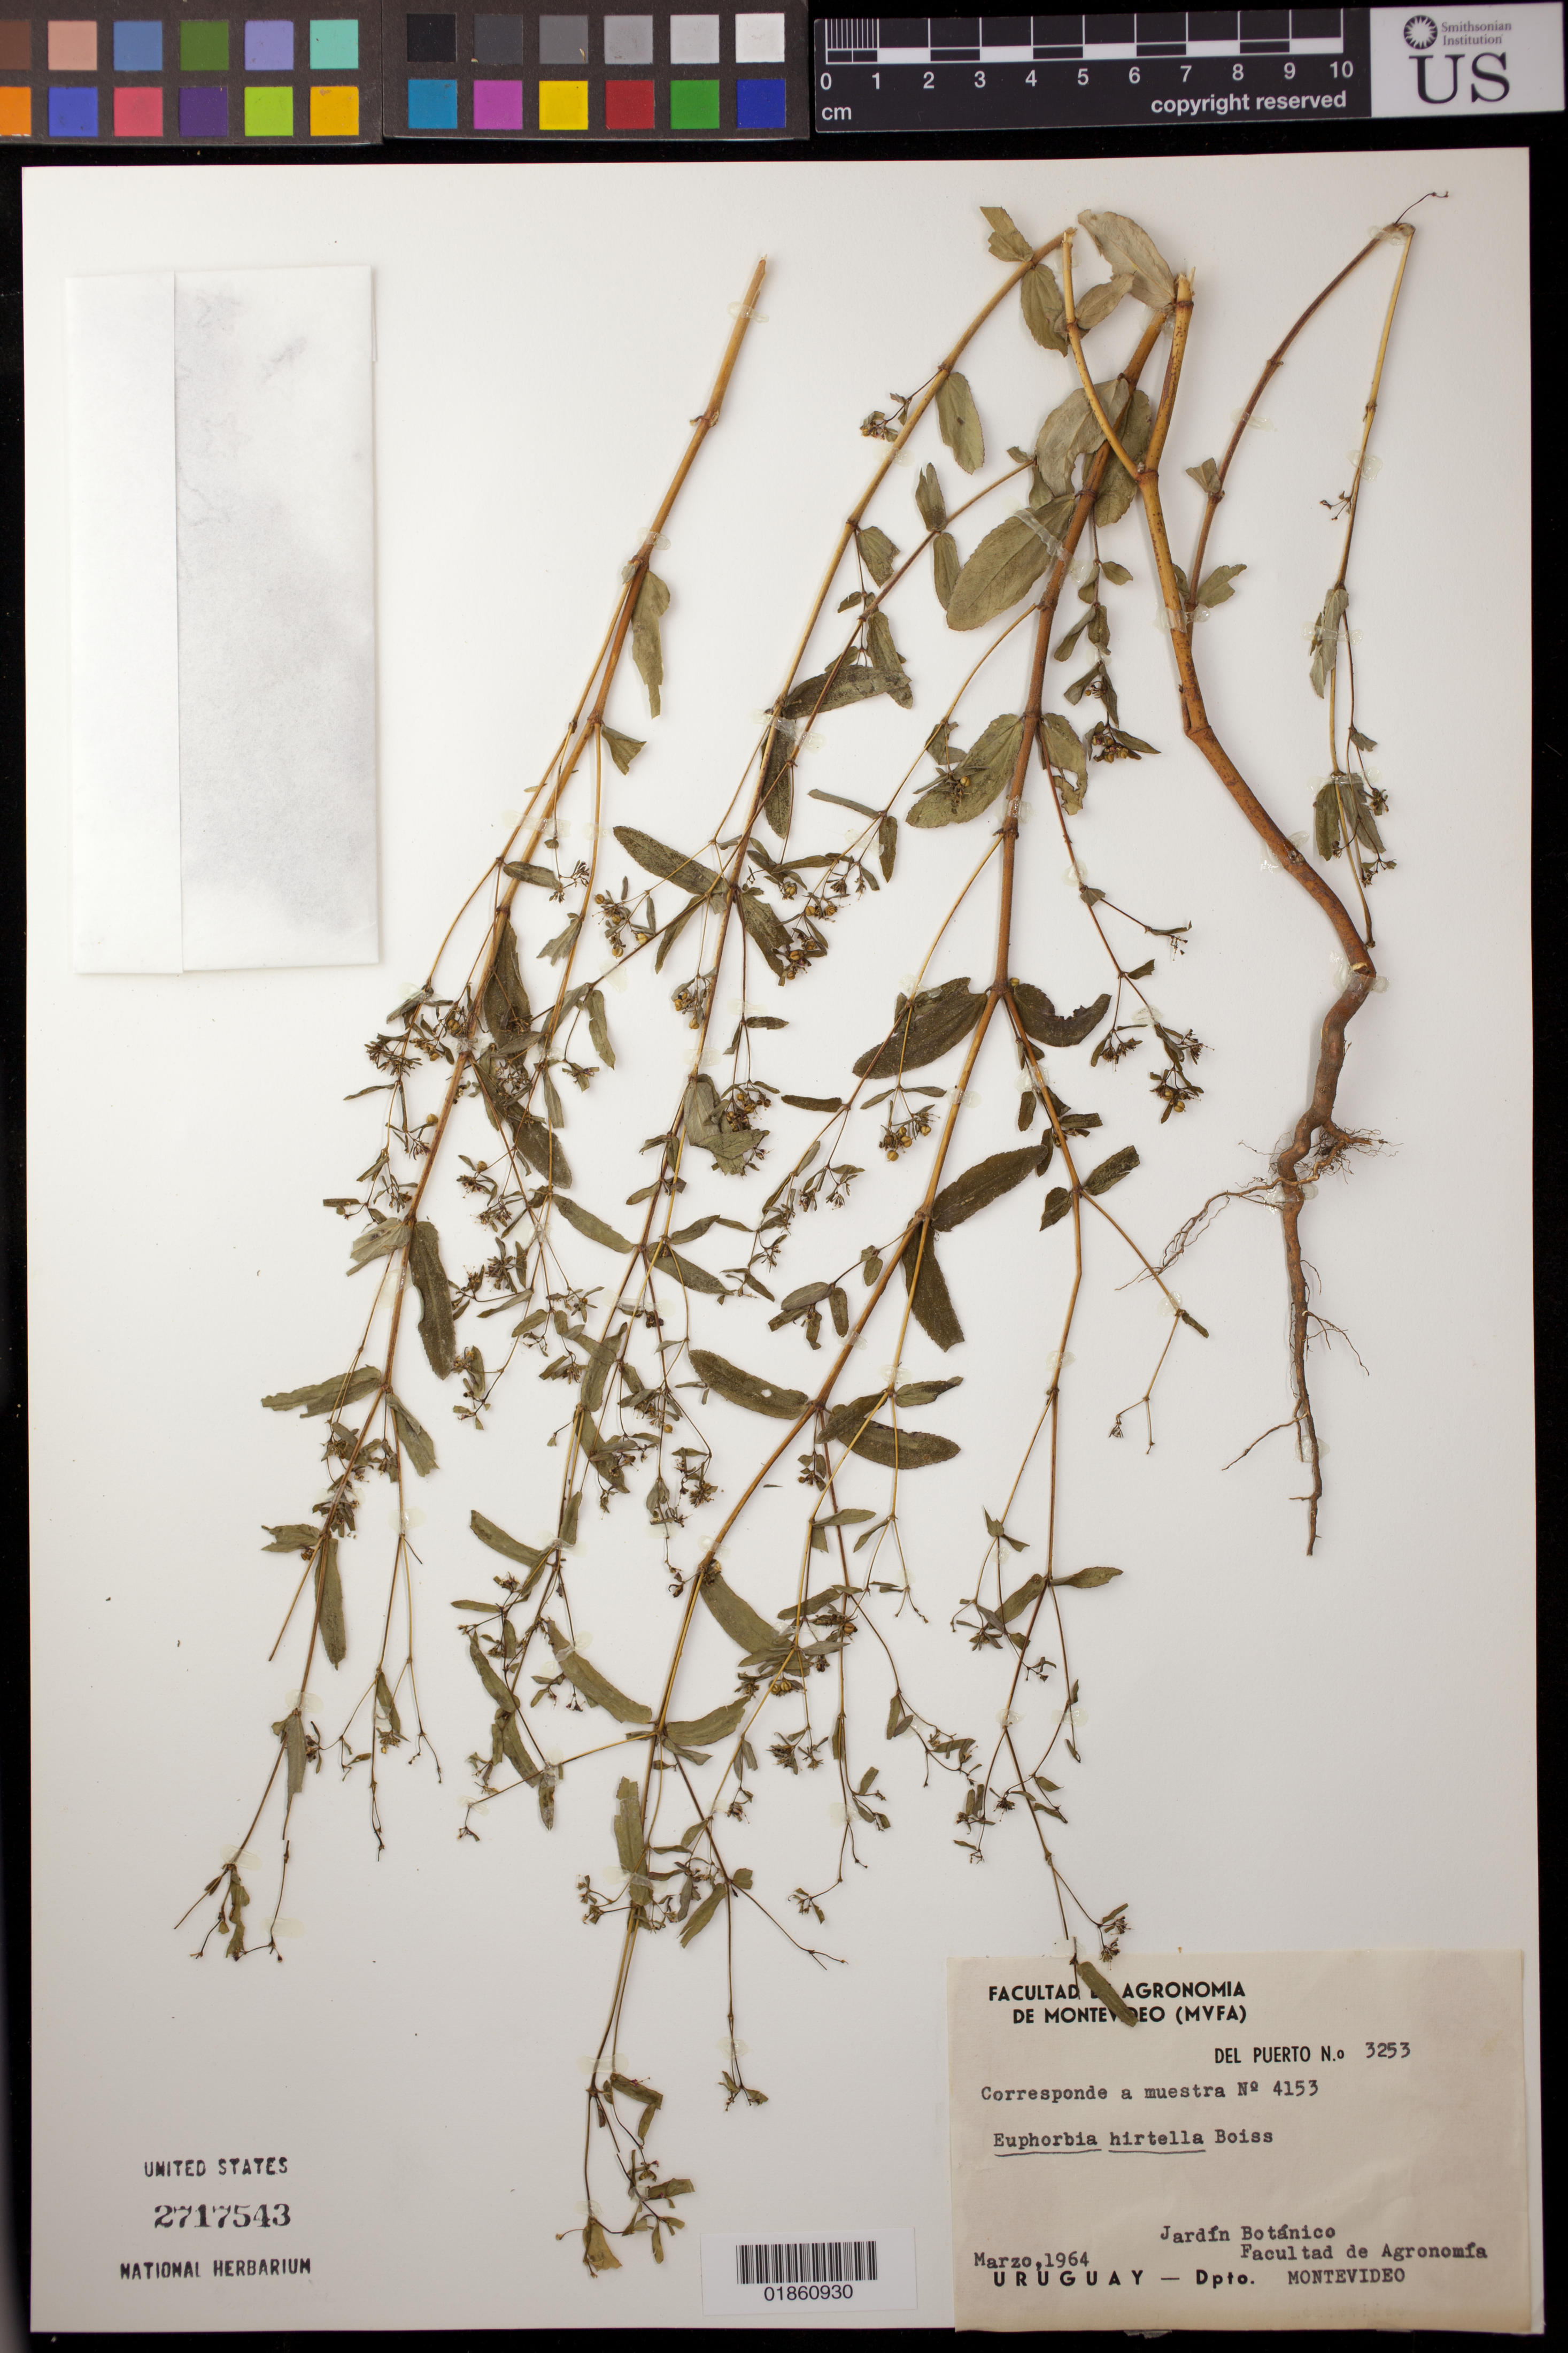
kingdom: Plantae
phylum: Tracheophyta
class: Magnoliopsida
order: Malpighiales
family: Euphorbiaceae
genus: Euphorbia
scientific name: Euphorbia hirtella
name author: Boiss.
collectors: O. Del Puerto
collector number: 3253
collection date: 1964-03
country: Uruguay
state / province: Montevideo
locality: Jardín Botánico; Montevideo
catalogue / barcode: US 2717543